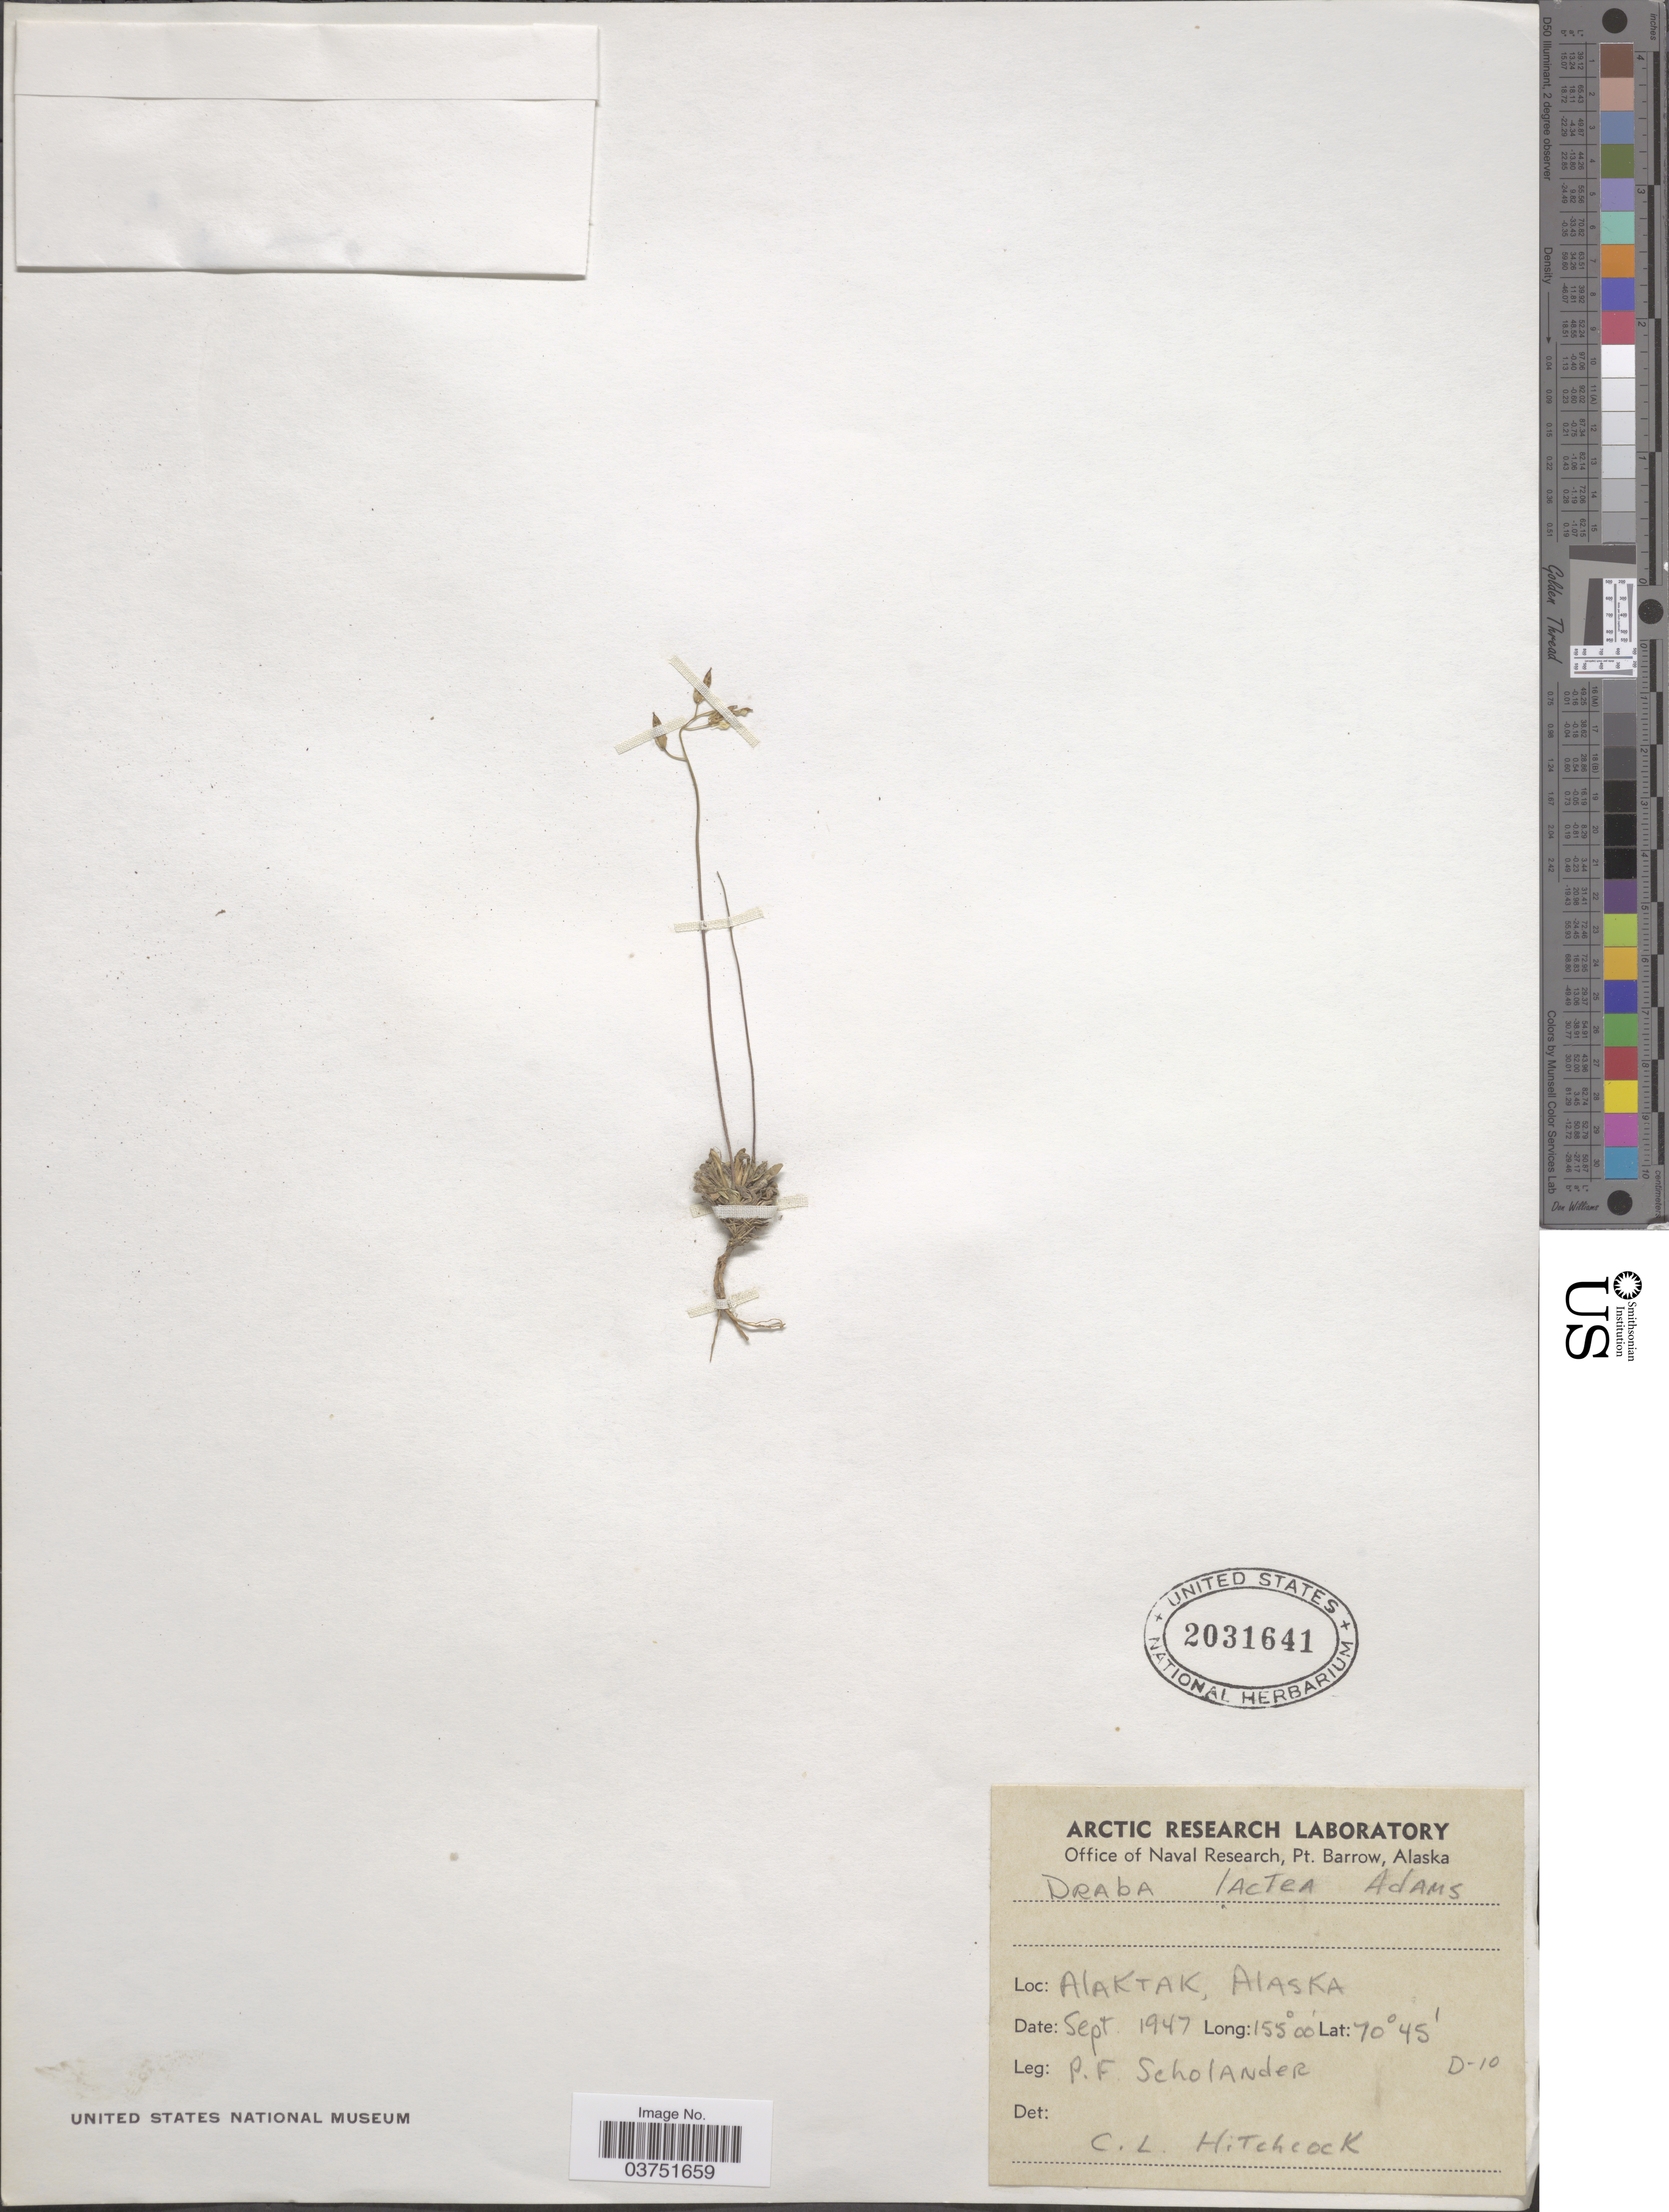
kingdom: Plantae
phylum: Tracheophyta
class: Magnoliopsida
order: Brassicales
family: Brassicaceae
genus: Draba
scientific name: Draba lactea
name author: Adams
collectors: P. Scholander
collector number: D-10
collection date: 1947-09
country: United States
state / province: Alaska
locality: Alaktak.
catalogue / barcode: US 2031641